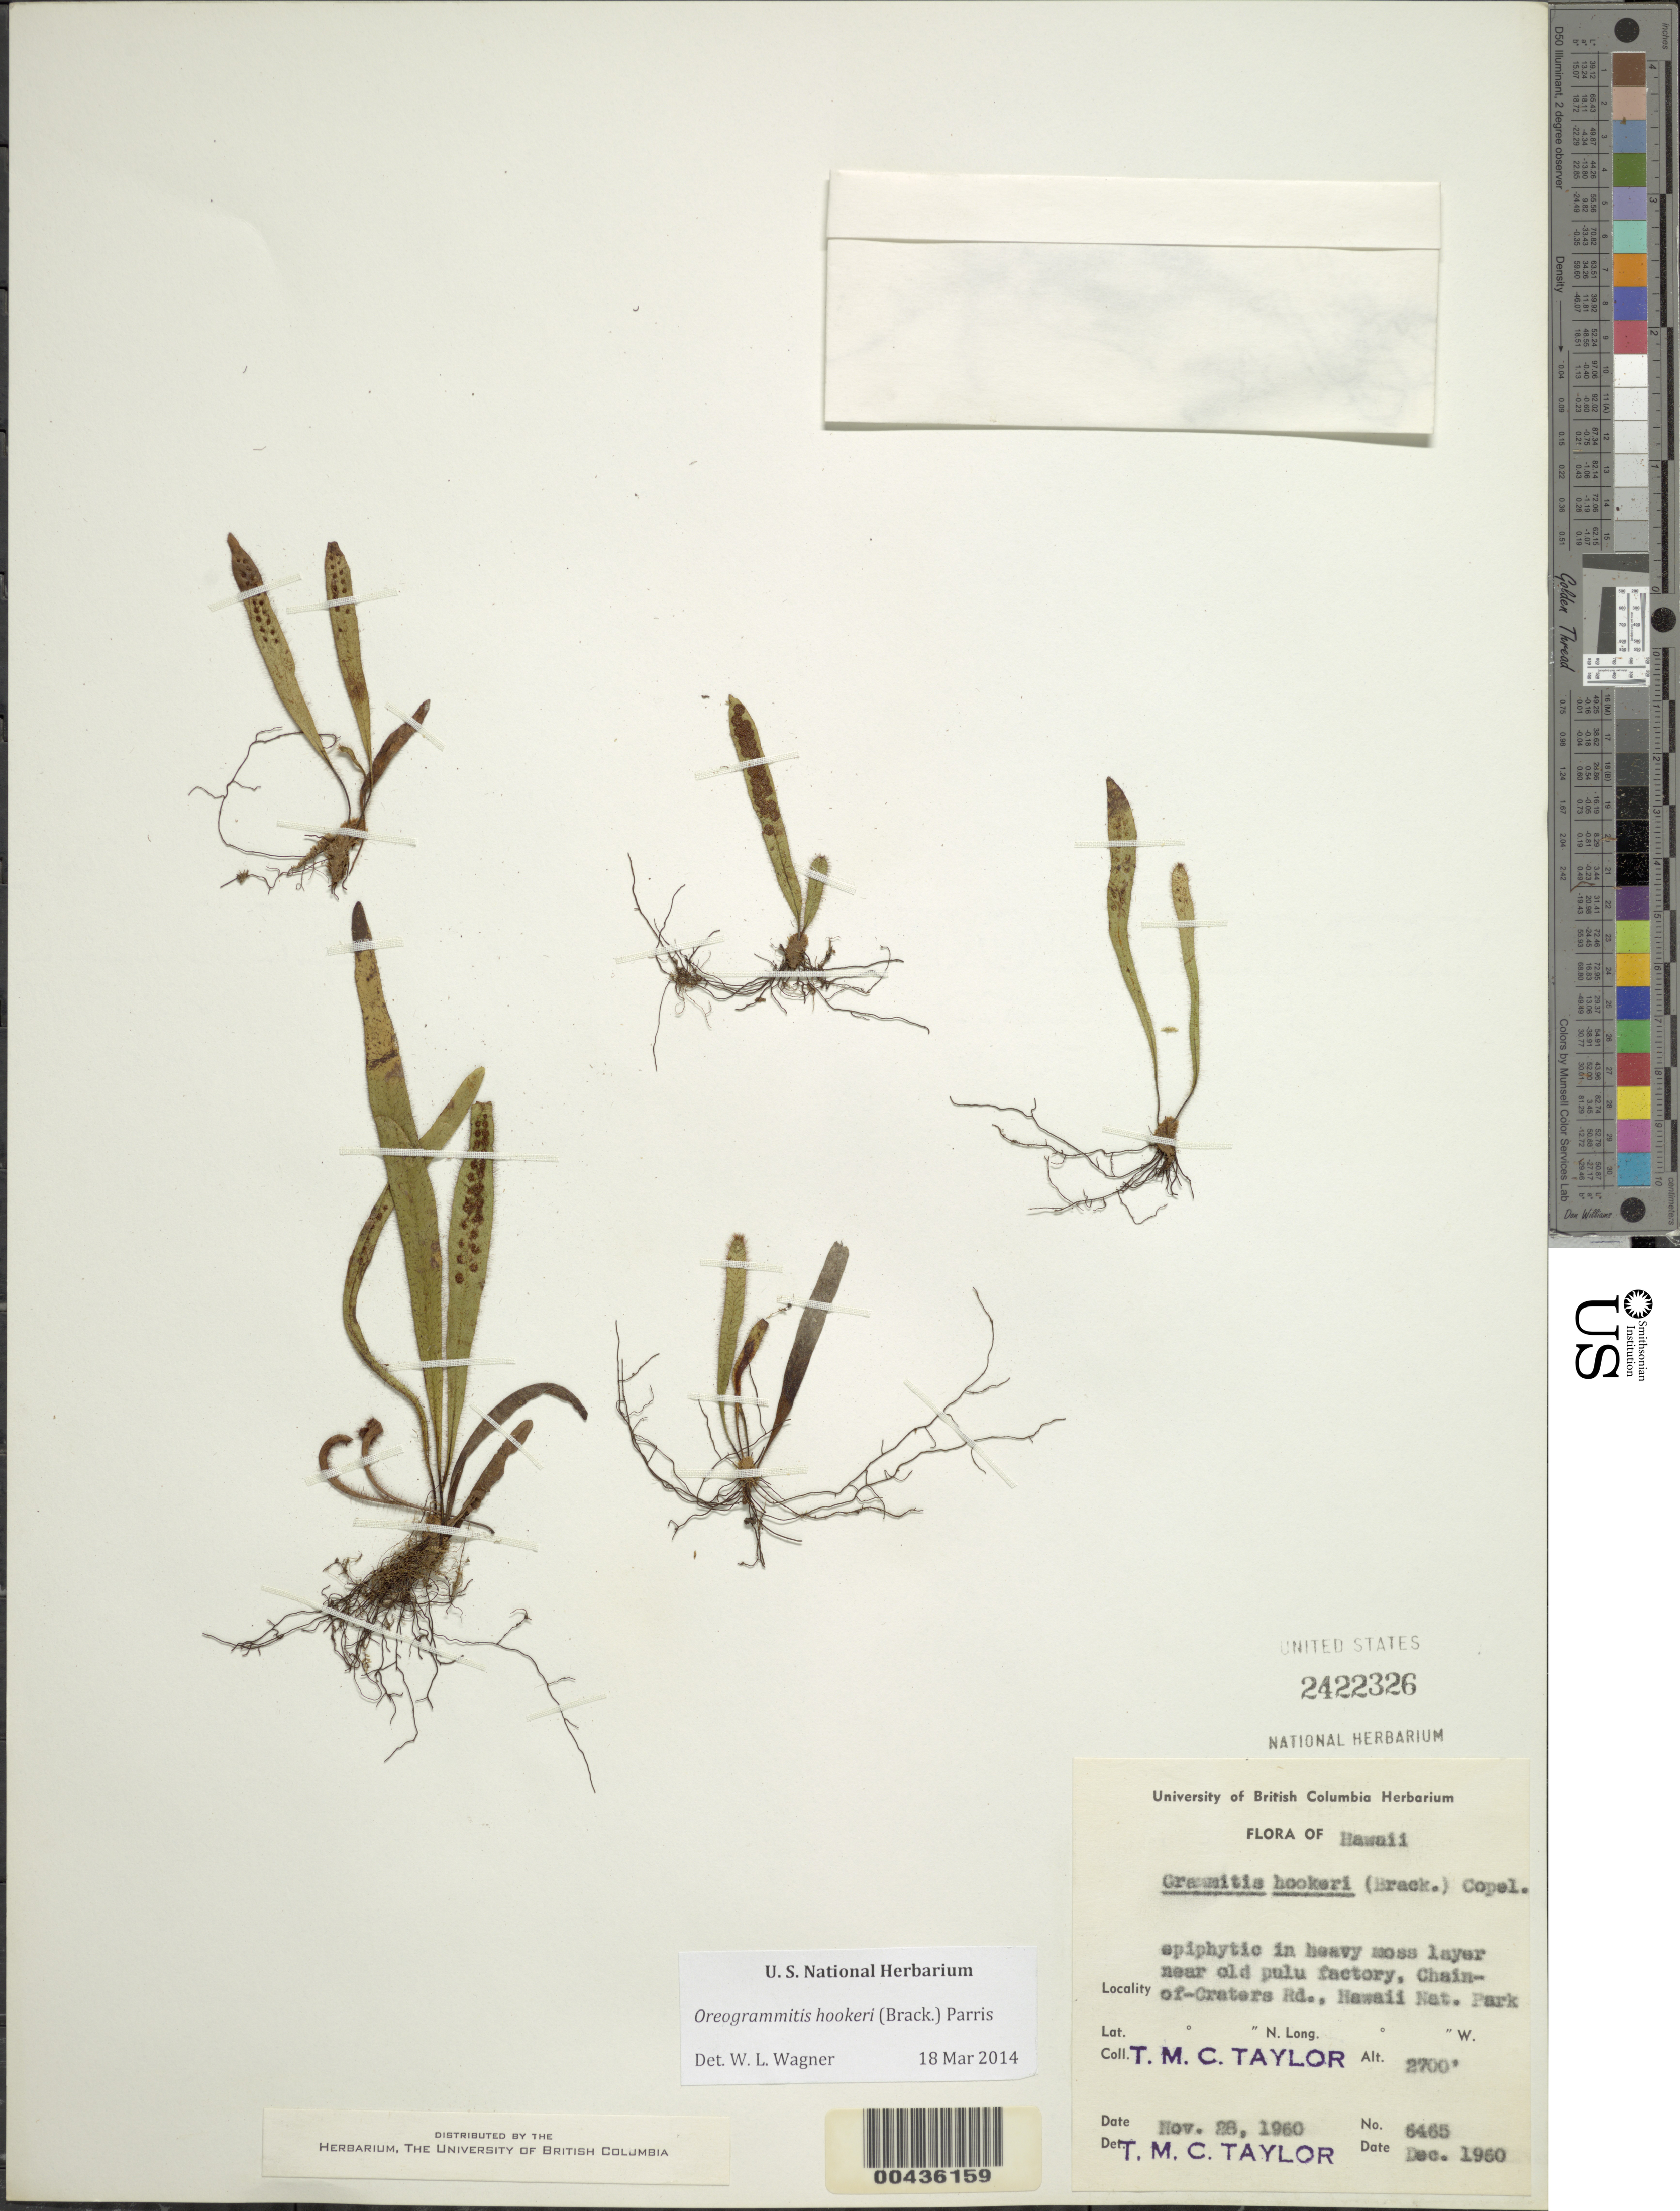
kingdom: Plantae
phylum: Tracheophyta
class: Polypodiopsida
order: Polypodiales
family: Polypodiaceae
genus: Oreogrammitis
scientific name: Oreogrammitis hookeri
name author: (Brack.) Parris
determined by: Wagner, W. L., (BOT), Smithsonian Institution - National Museum of Natural History (UNITED STATES)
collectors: T. M. C. Taylor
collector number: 5465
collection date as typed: Dec 1960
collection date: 1960-12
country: United States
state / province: Hawaii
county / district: Honolulu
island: Oahu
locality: Near old pulu factory, Chain-of-Craters Rd., Hawaii National Park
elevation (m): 823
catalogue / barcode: US 2422326